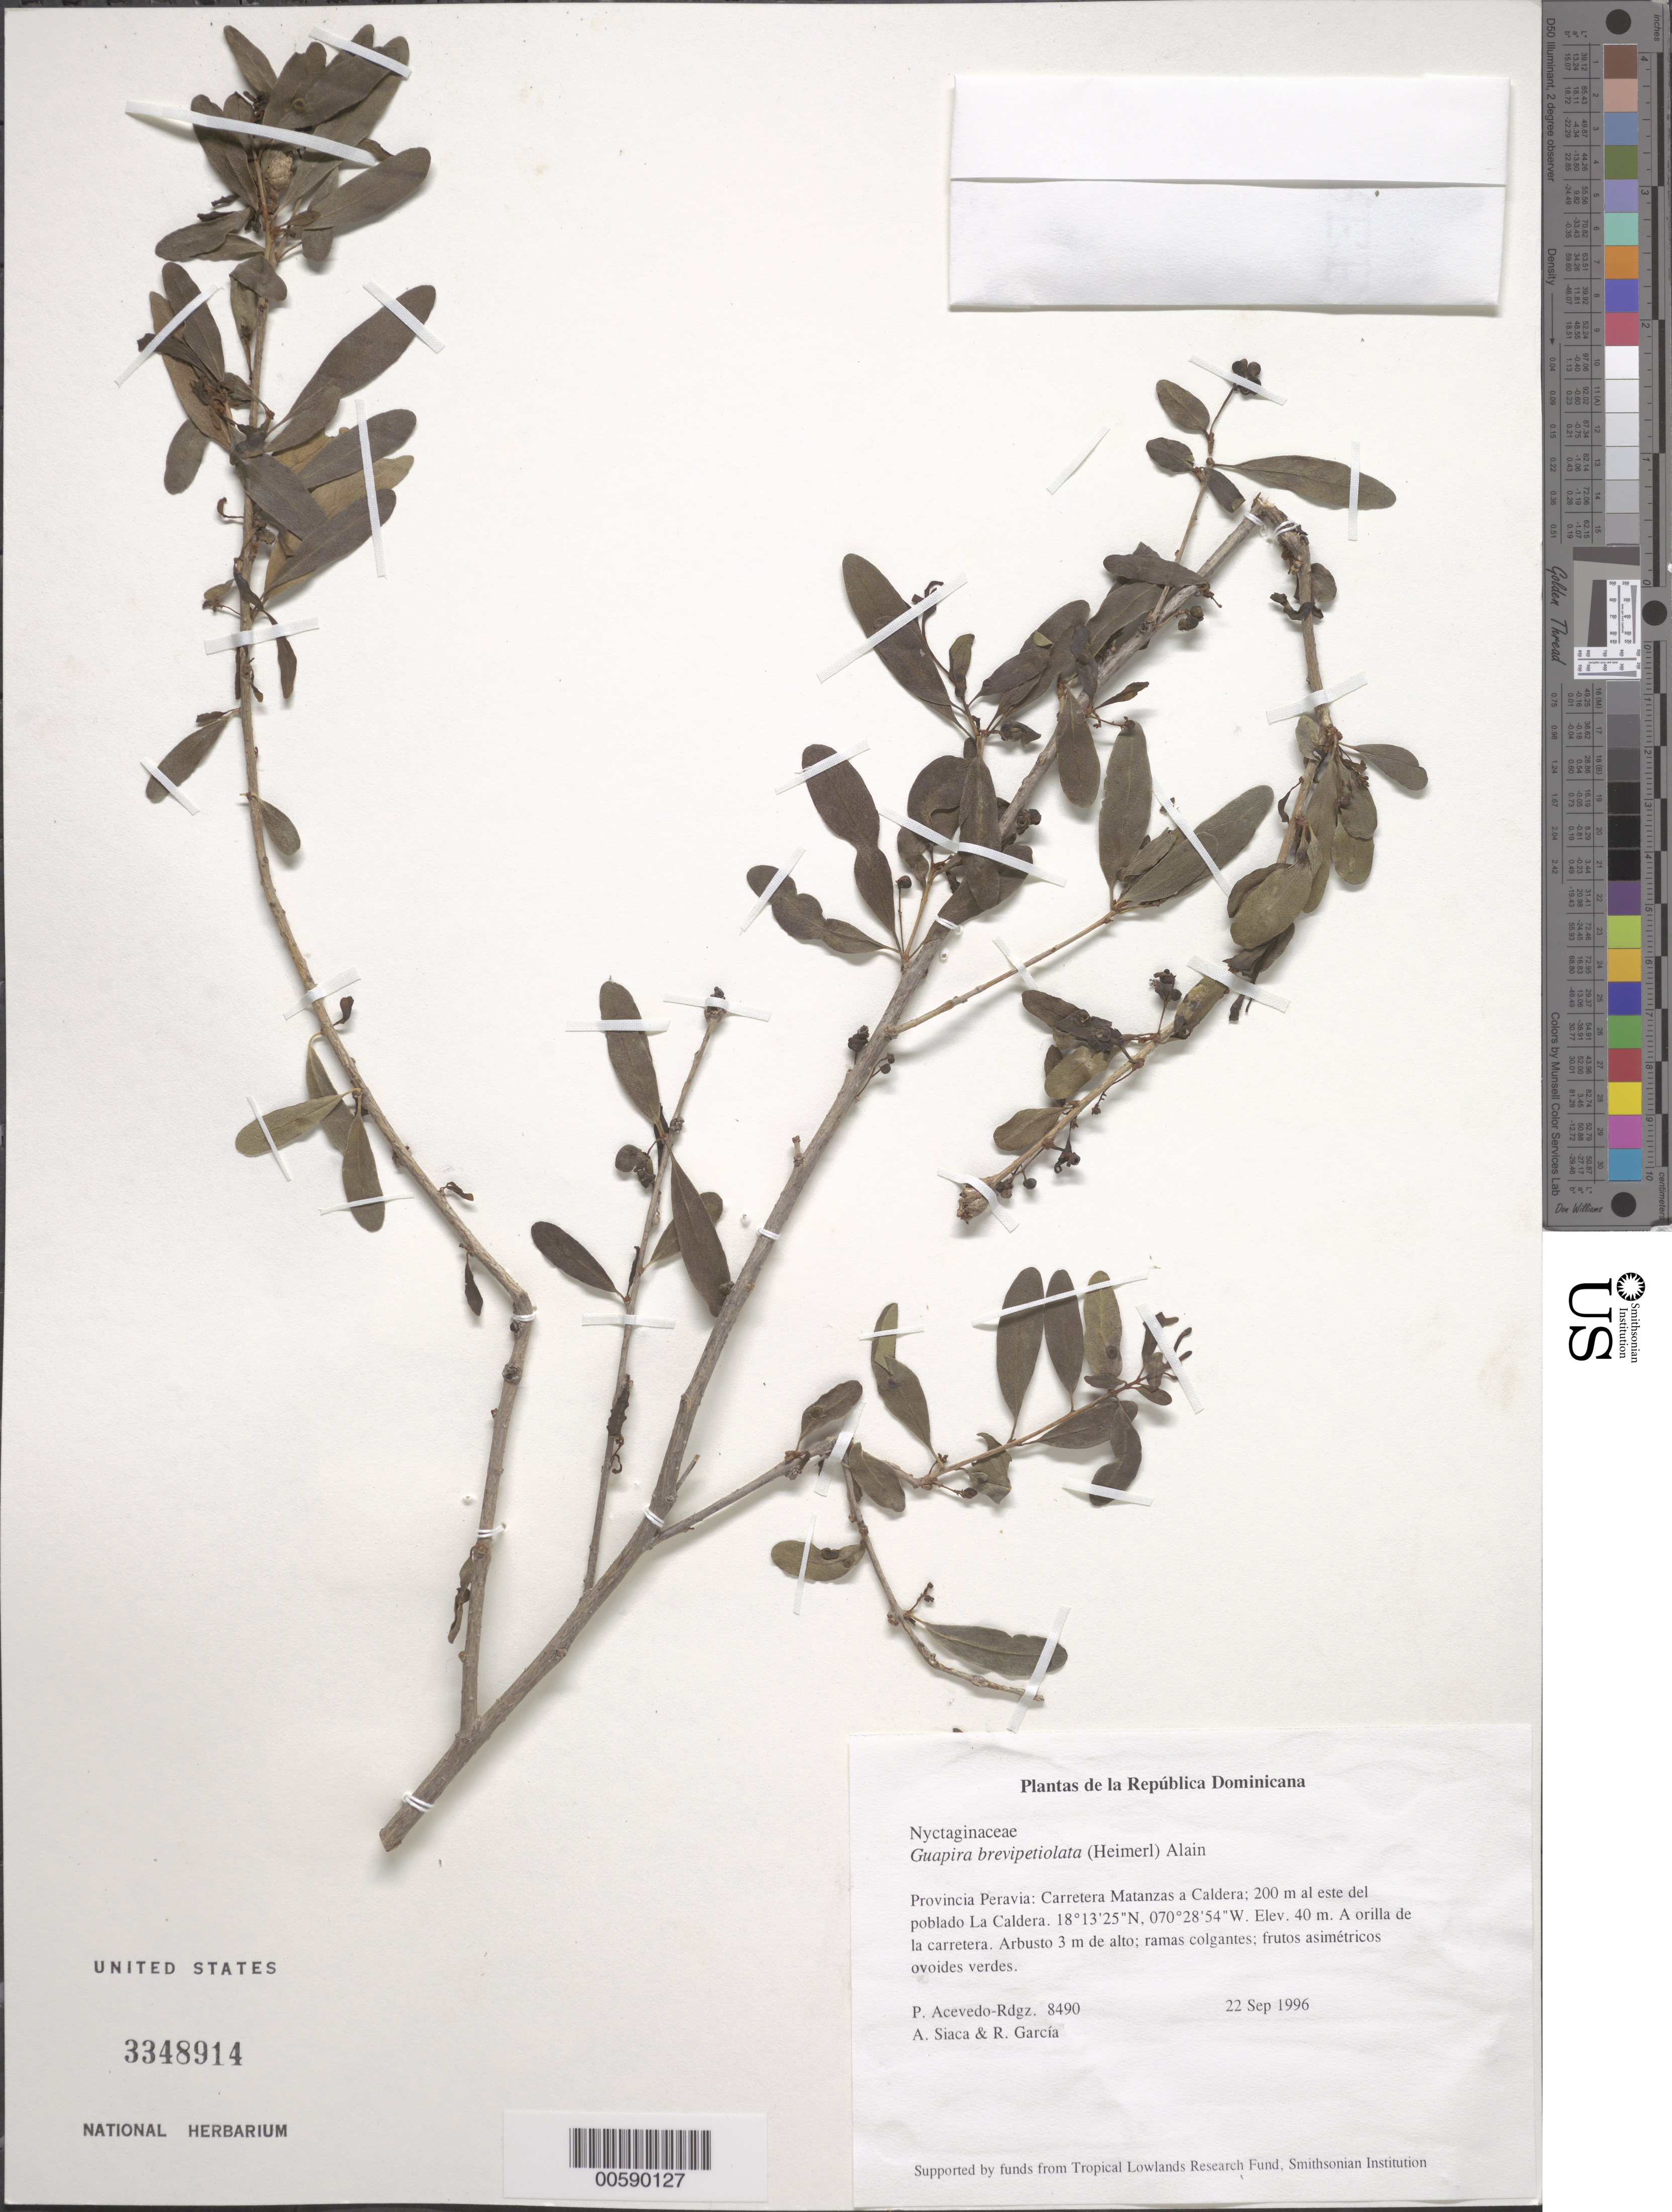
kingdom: Plantae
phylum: Tracheophyta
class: Magnoliopsida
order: Caryophyllales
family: Nyctaginaceae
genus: Guapira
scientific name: Guapira brevipetiolata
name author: (Heimerl) Alain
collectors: P. Acevedo-Rodr., A. Siaca & R. G. García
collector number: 8490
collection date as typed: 22 Sep 1996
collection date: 1996-09-22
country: Dominican Republic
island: Hispaniola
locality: Provincia Peravia: Carretera Matanzas a Caldera; 200 m al este del poblado La Caldera.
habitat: A orilla de la carretera.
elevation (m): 40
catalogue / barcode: US 3348914